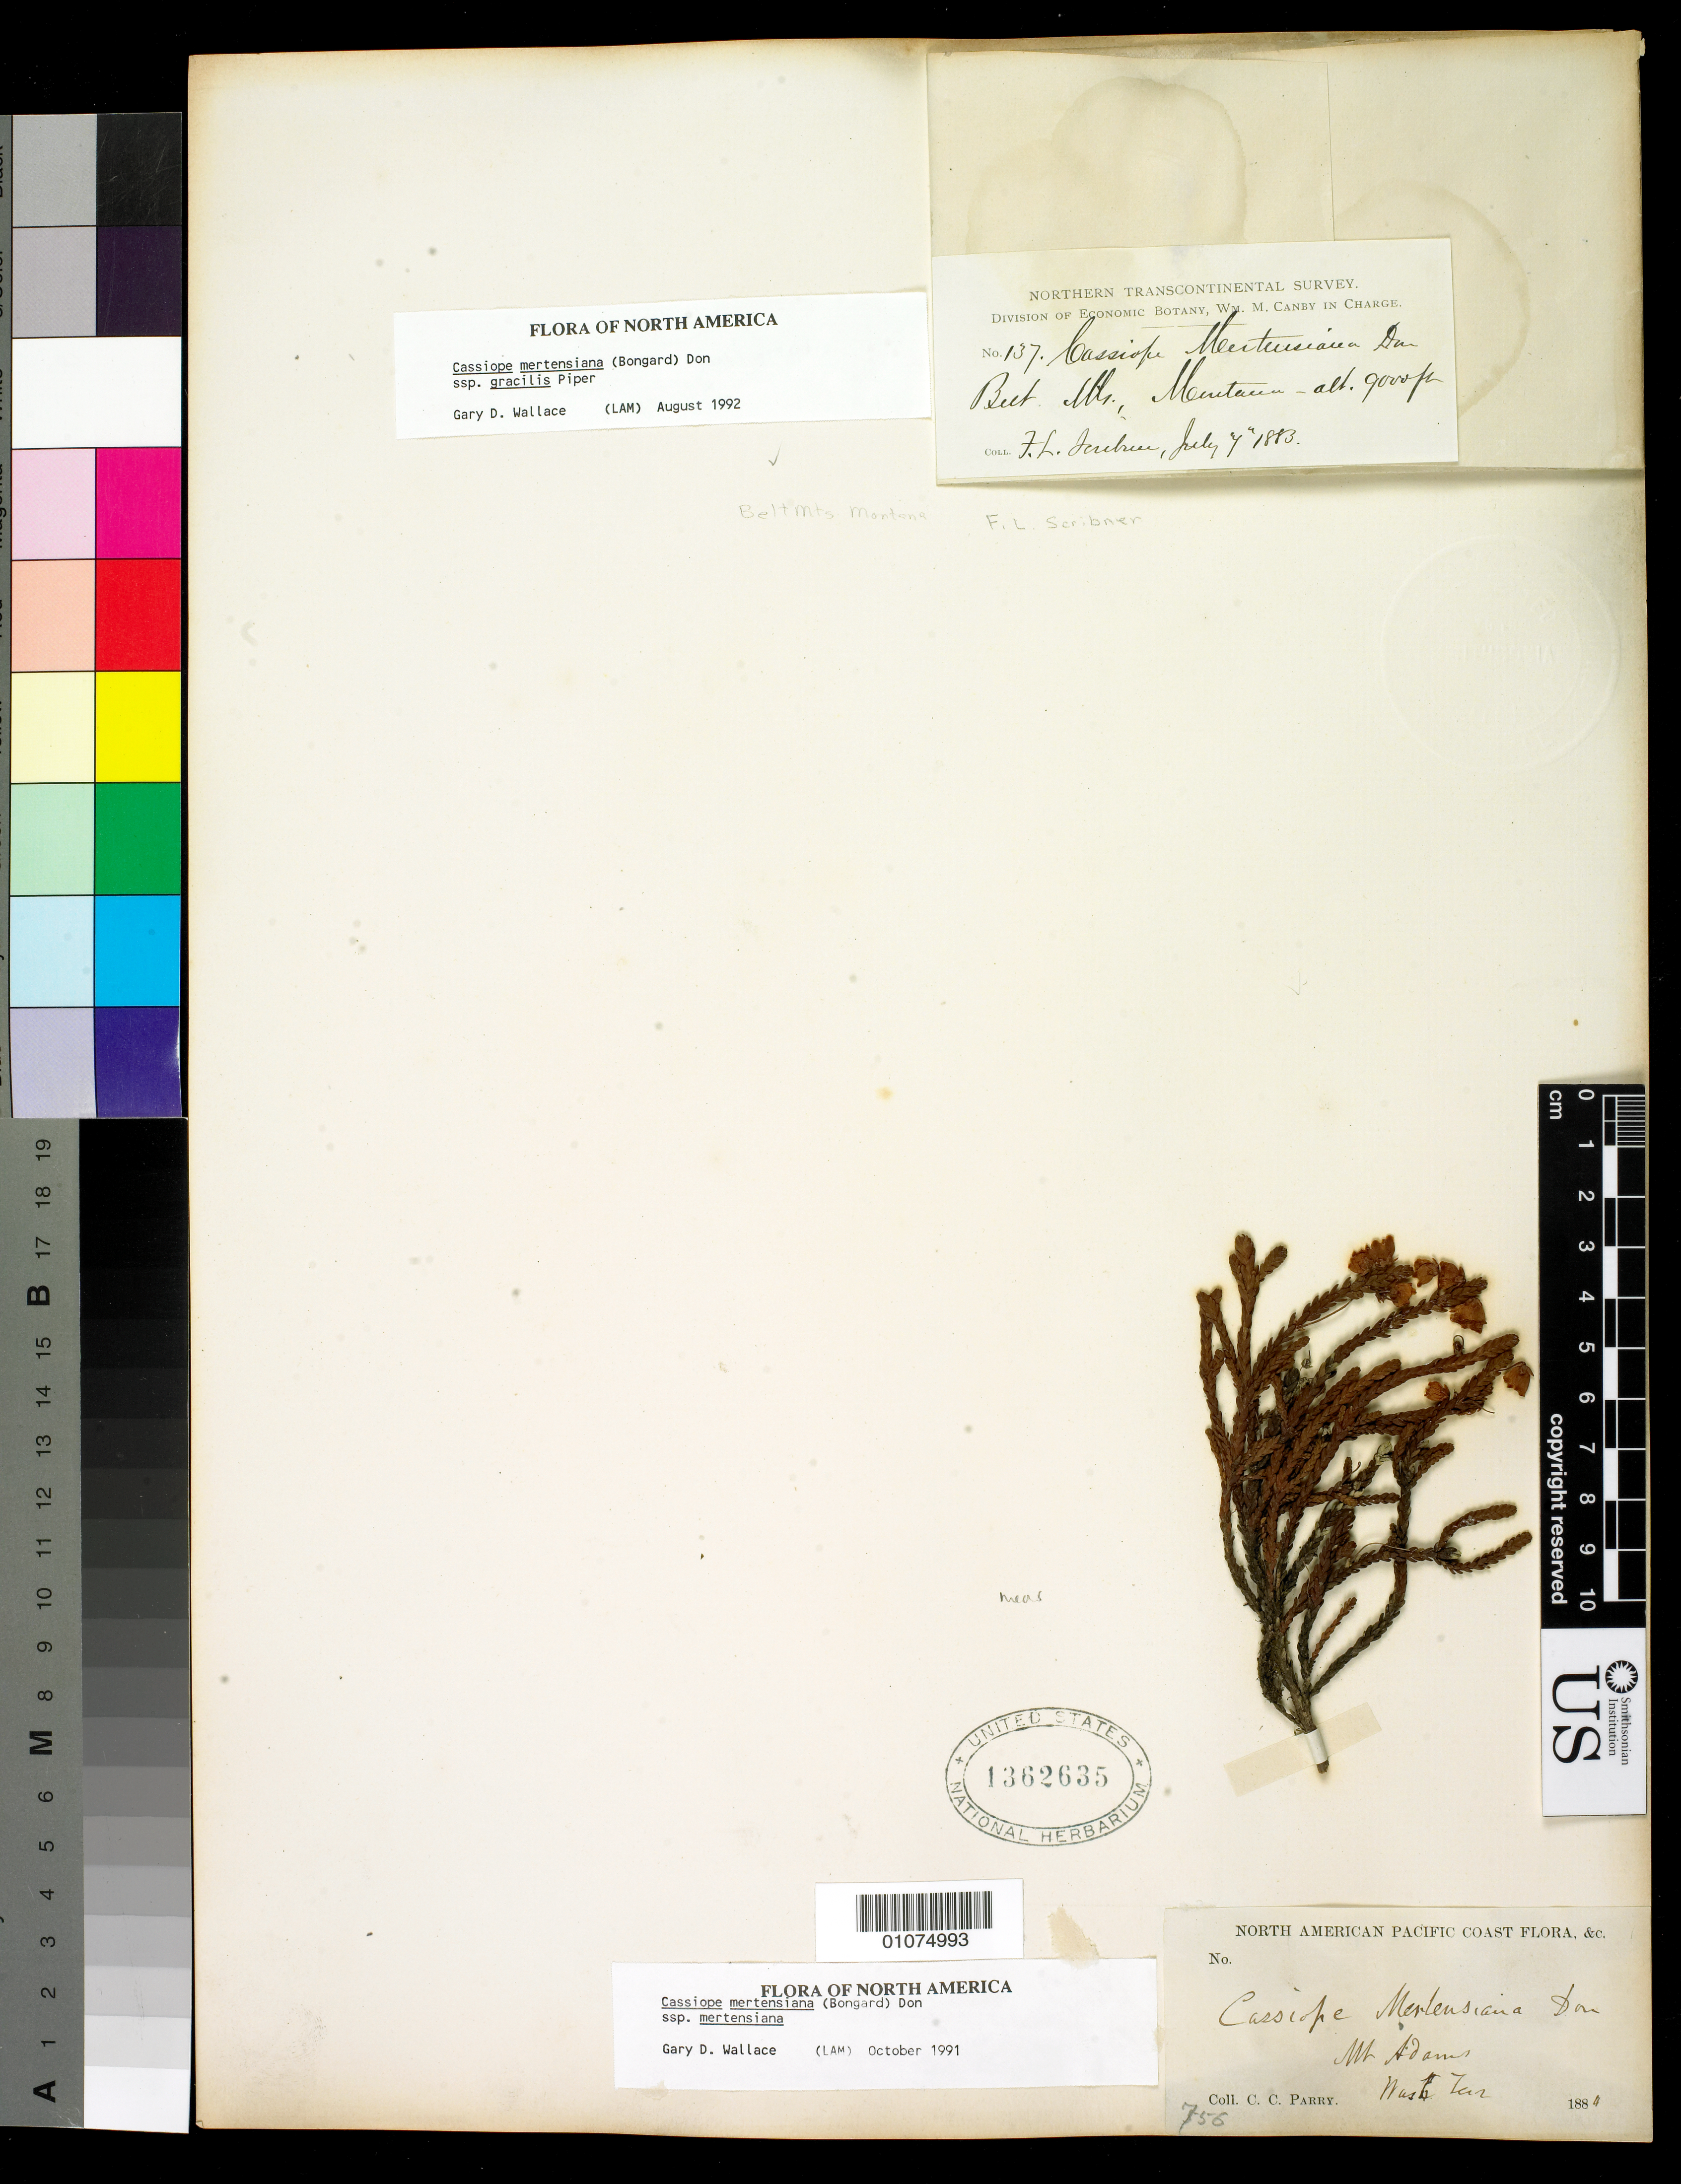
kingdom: Plantae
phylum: Tracheophyta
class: Magnoliopsida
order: Ericales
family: Ericaceae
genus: Cassiope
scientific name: Cassiope mertensiana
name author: (Bong.) G. Don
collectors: F. L. Scribner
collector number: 137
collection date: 1883-07-04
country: United States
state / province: Montana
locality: Belt Mts.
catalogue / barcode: US 1362635